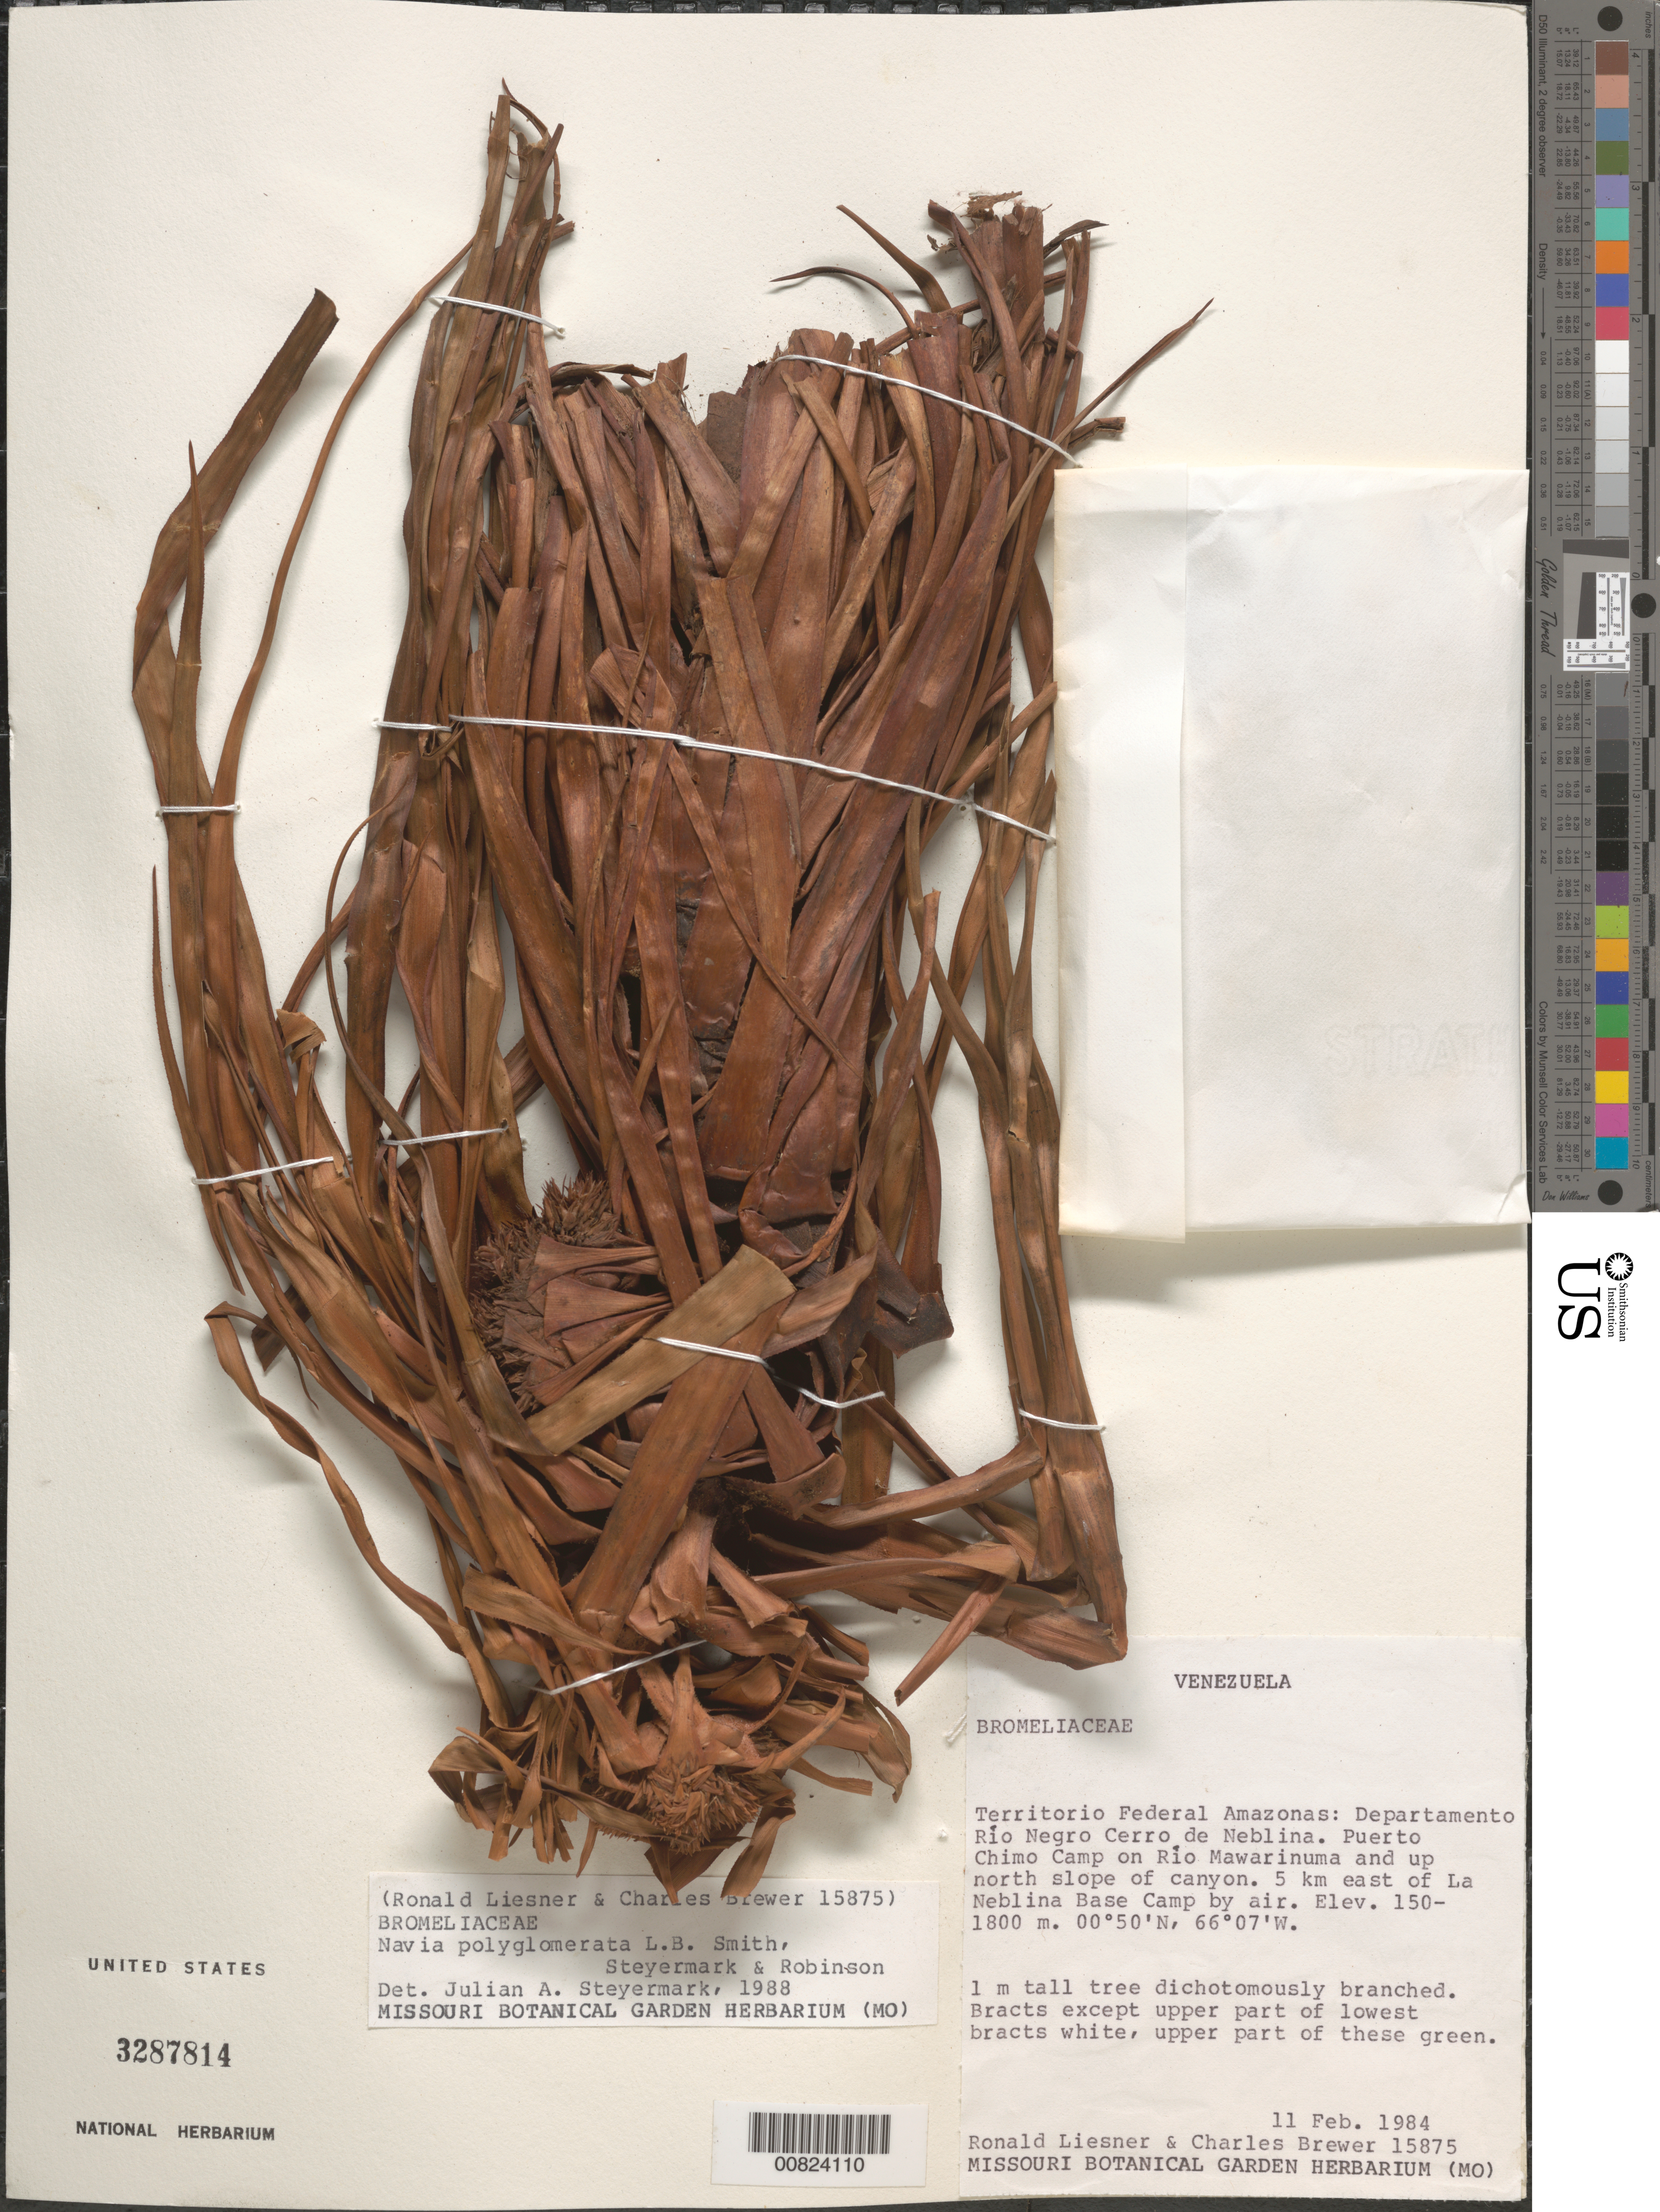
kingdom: Plantae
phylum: Tracheophyta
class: Liliopsida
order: Poales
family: Bromeliaceae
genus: Navia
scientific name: Navia polyglomerata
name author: L.B. Sm.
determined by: Steyermark, Julian A., (VEN)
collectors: R. L. Liesner & C. Brewer-Carias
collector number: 15875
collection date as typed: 11-Feb-84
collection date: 1984-02-11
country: Venezuela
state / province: Amazonas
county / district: Río Negro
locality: Cerro de la Neblina, Puerto Chimo Camp, Río Mawarinuma, 5 km E of La Neblina Base Camp by air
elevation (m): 150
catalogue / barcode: US 3287814